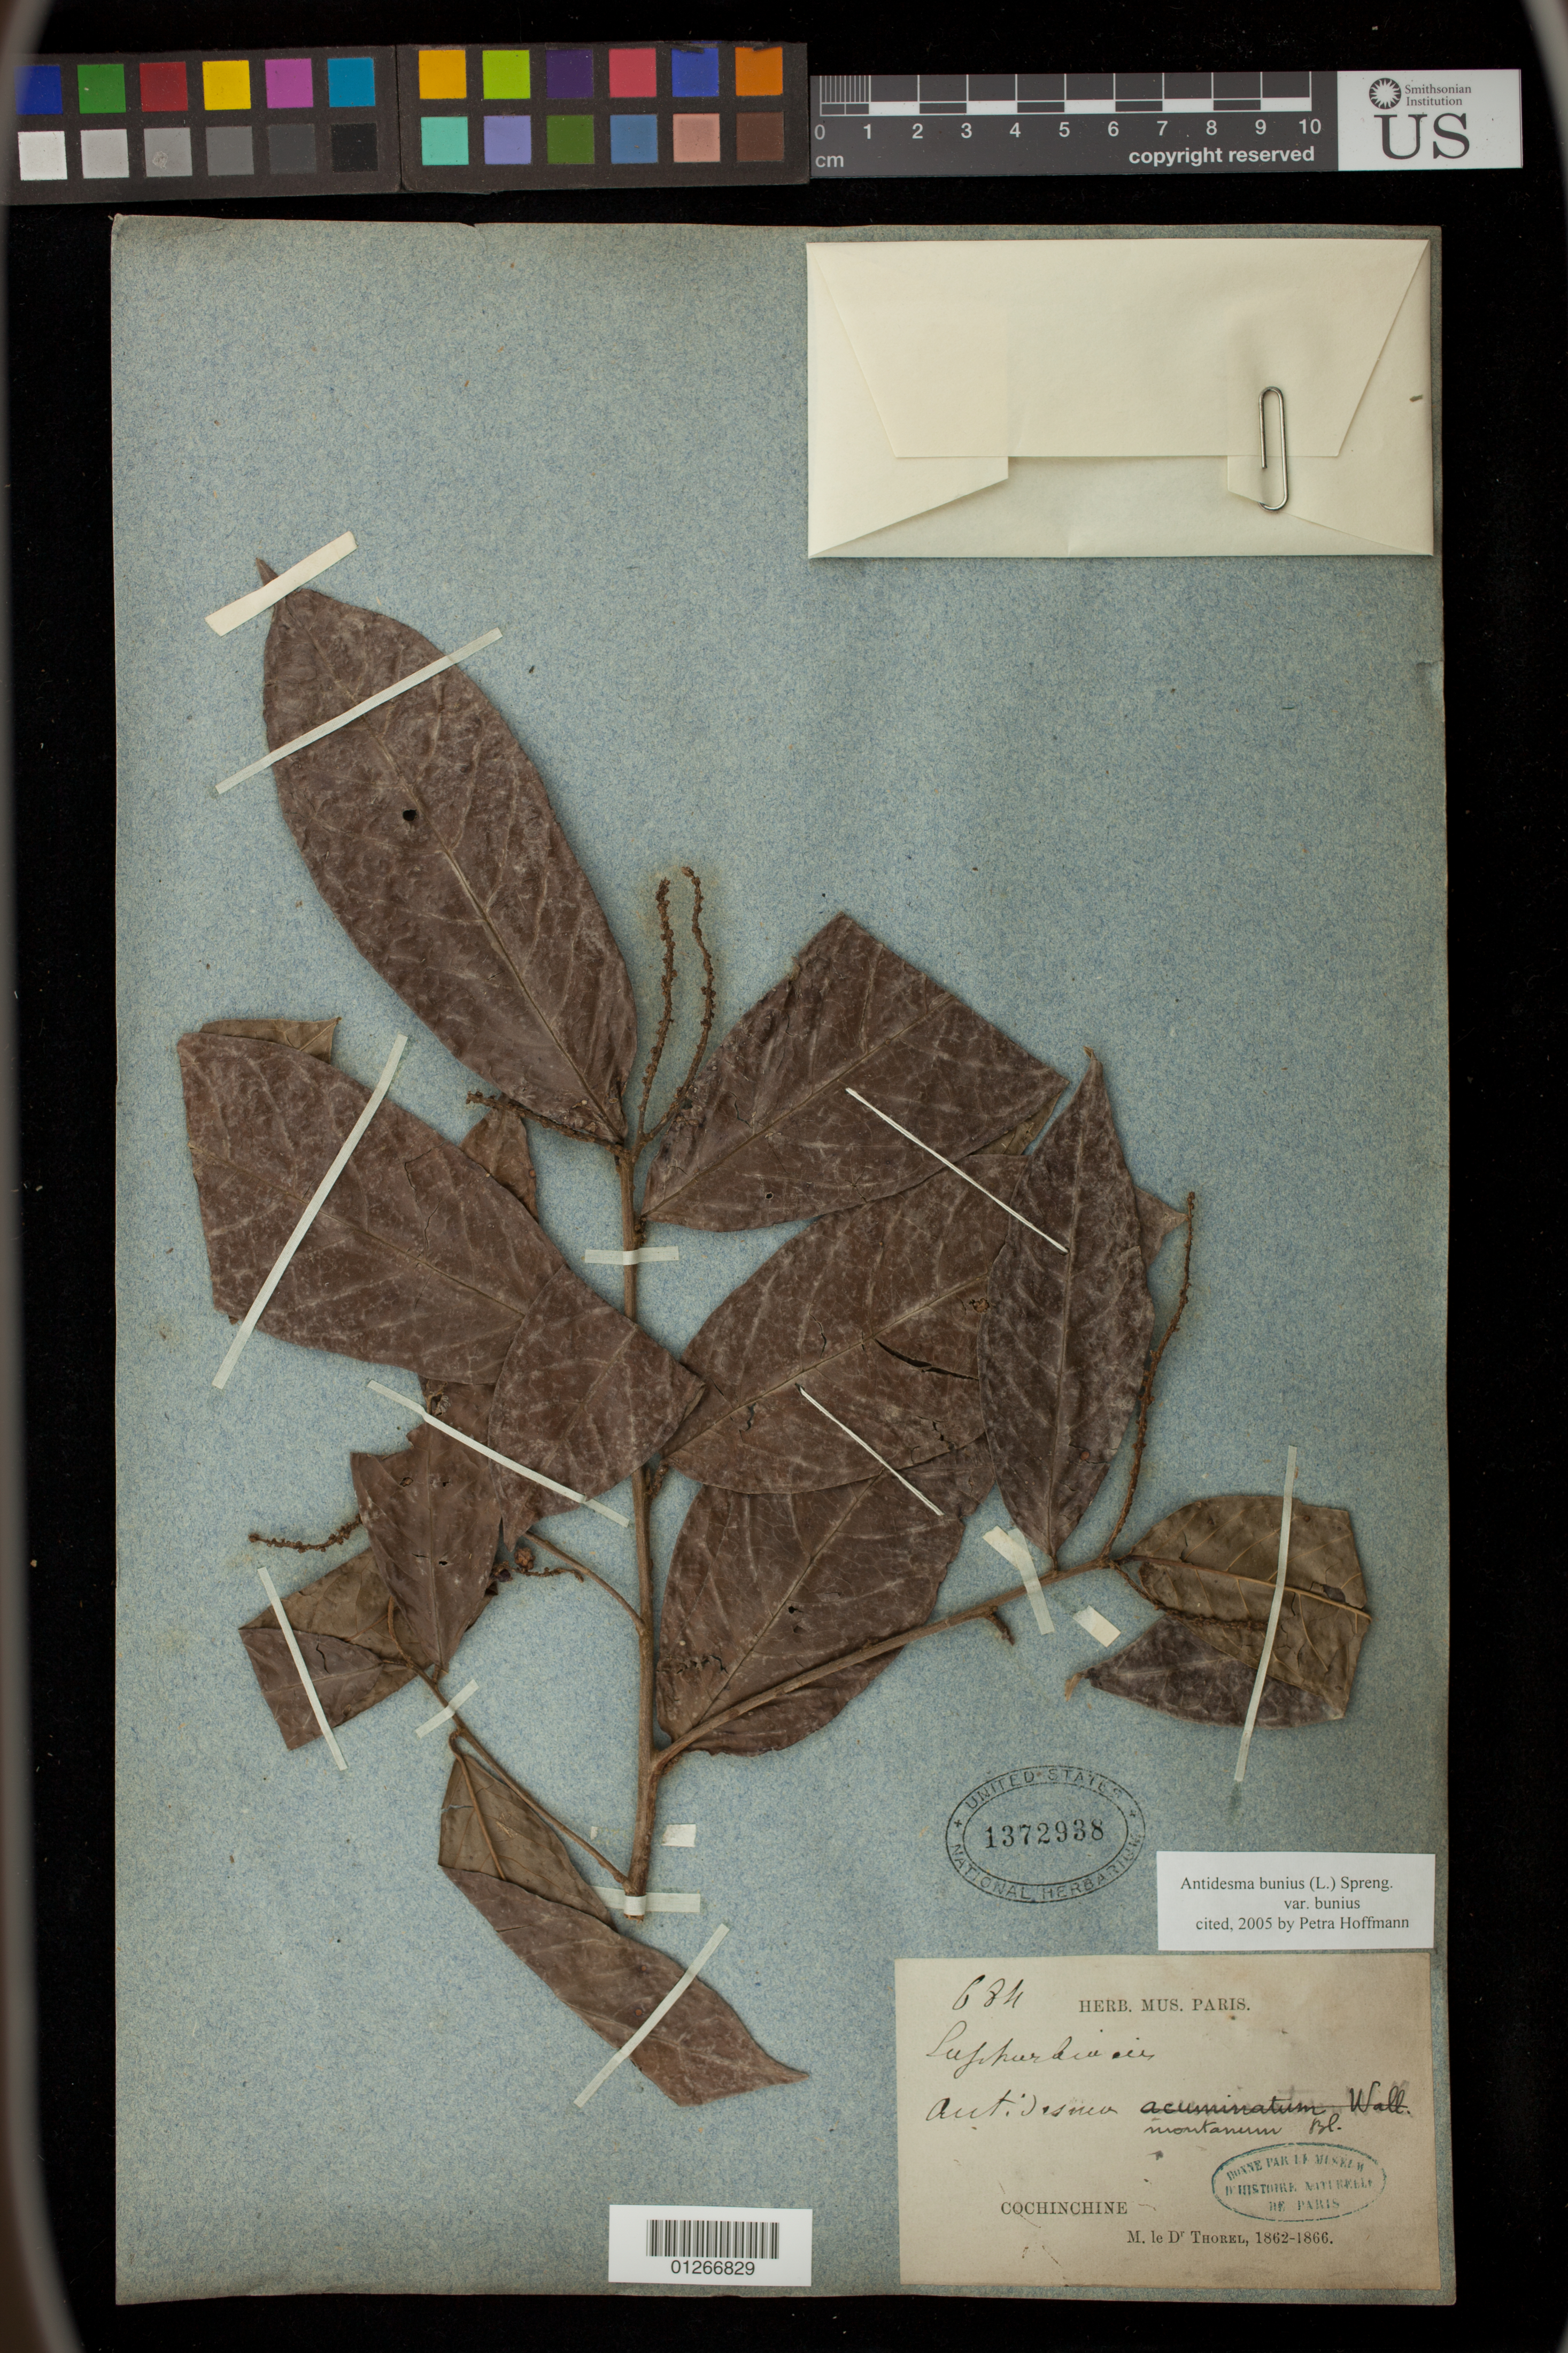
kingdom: Plantae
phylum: Tracheophyta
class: Magnoliopsida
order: Malpighiales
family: Phyllanthaceae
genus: Antidesma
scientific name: Antidesma bunius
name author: (L.) Spreng.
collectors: C. Thorel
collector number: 684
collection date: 1862/1866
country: Vietnam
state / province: Cochinchina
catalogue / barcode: US 1372938